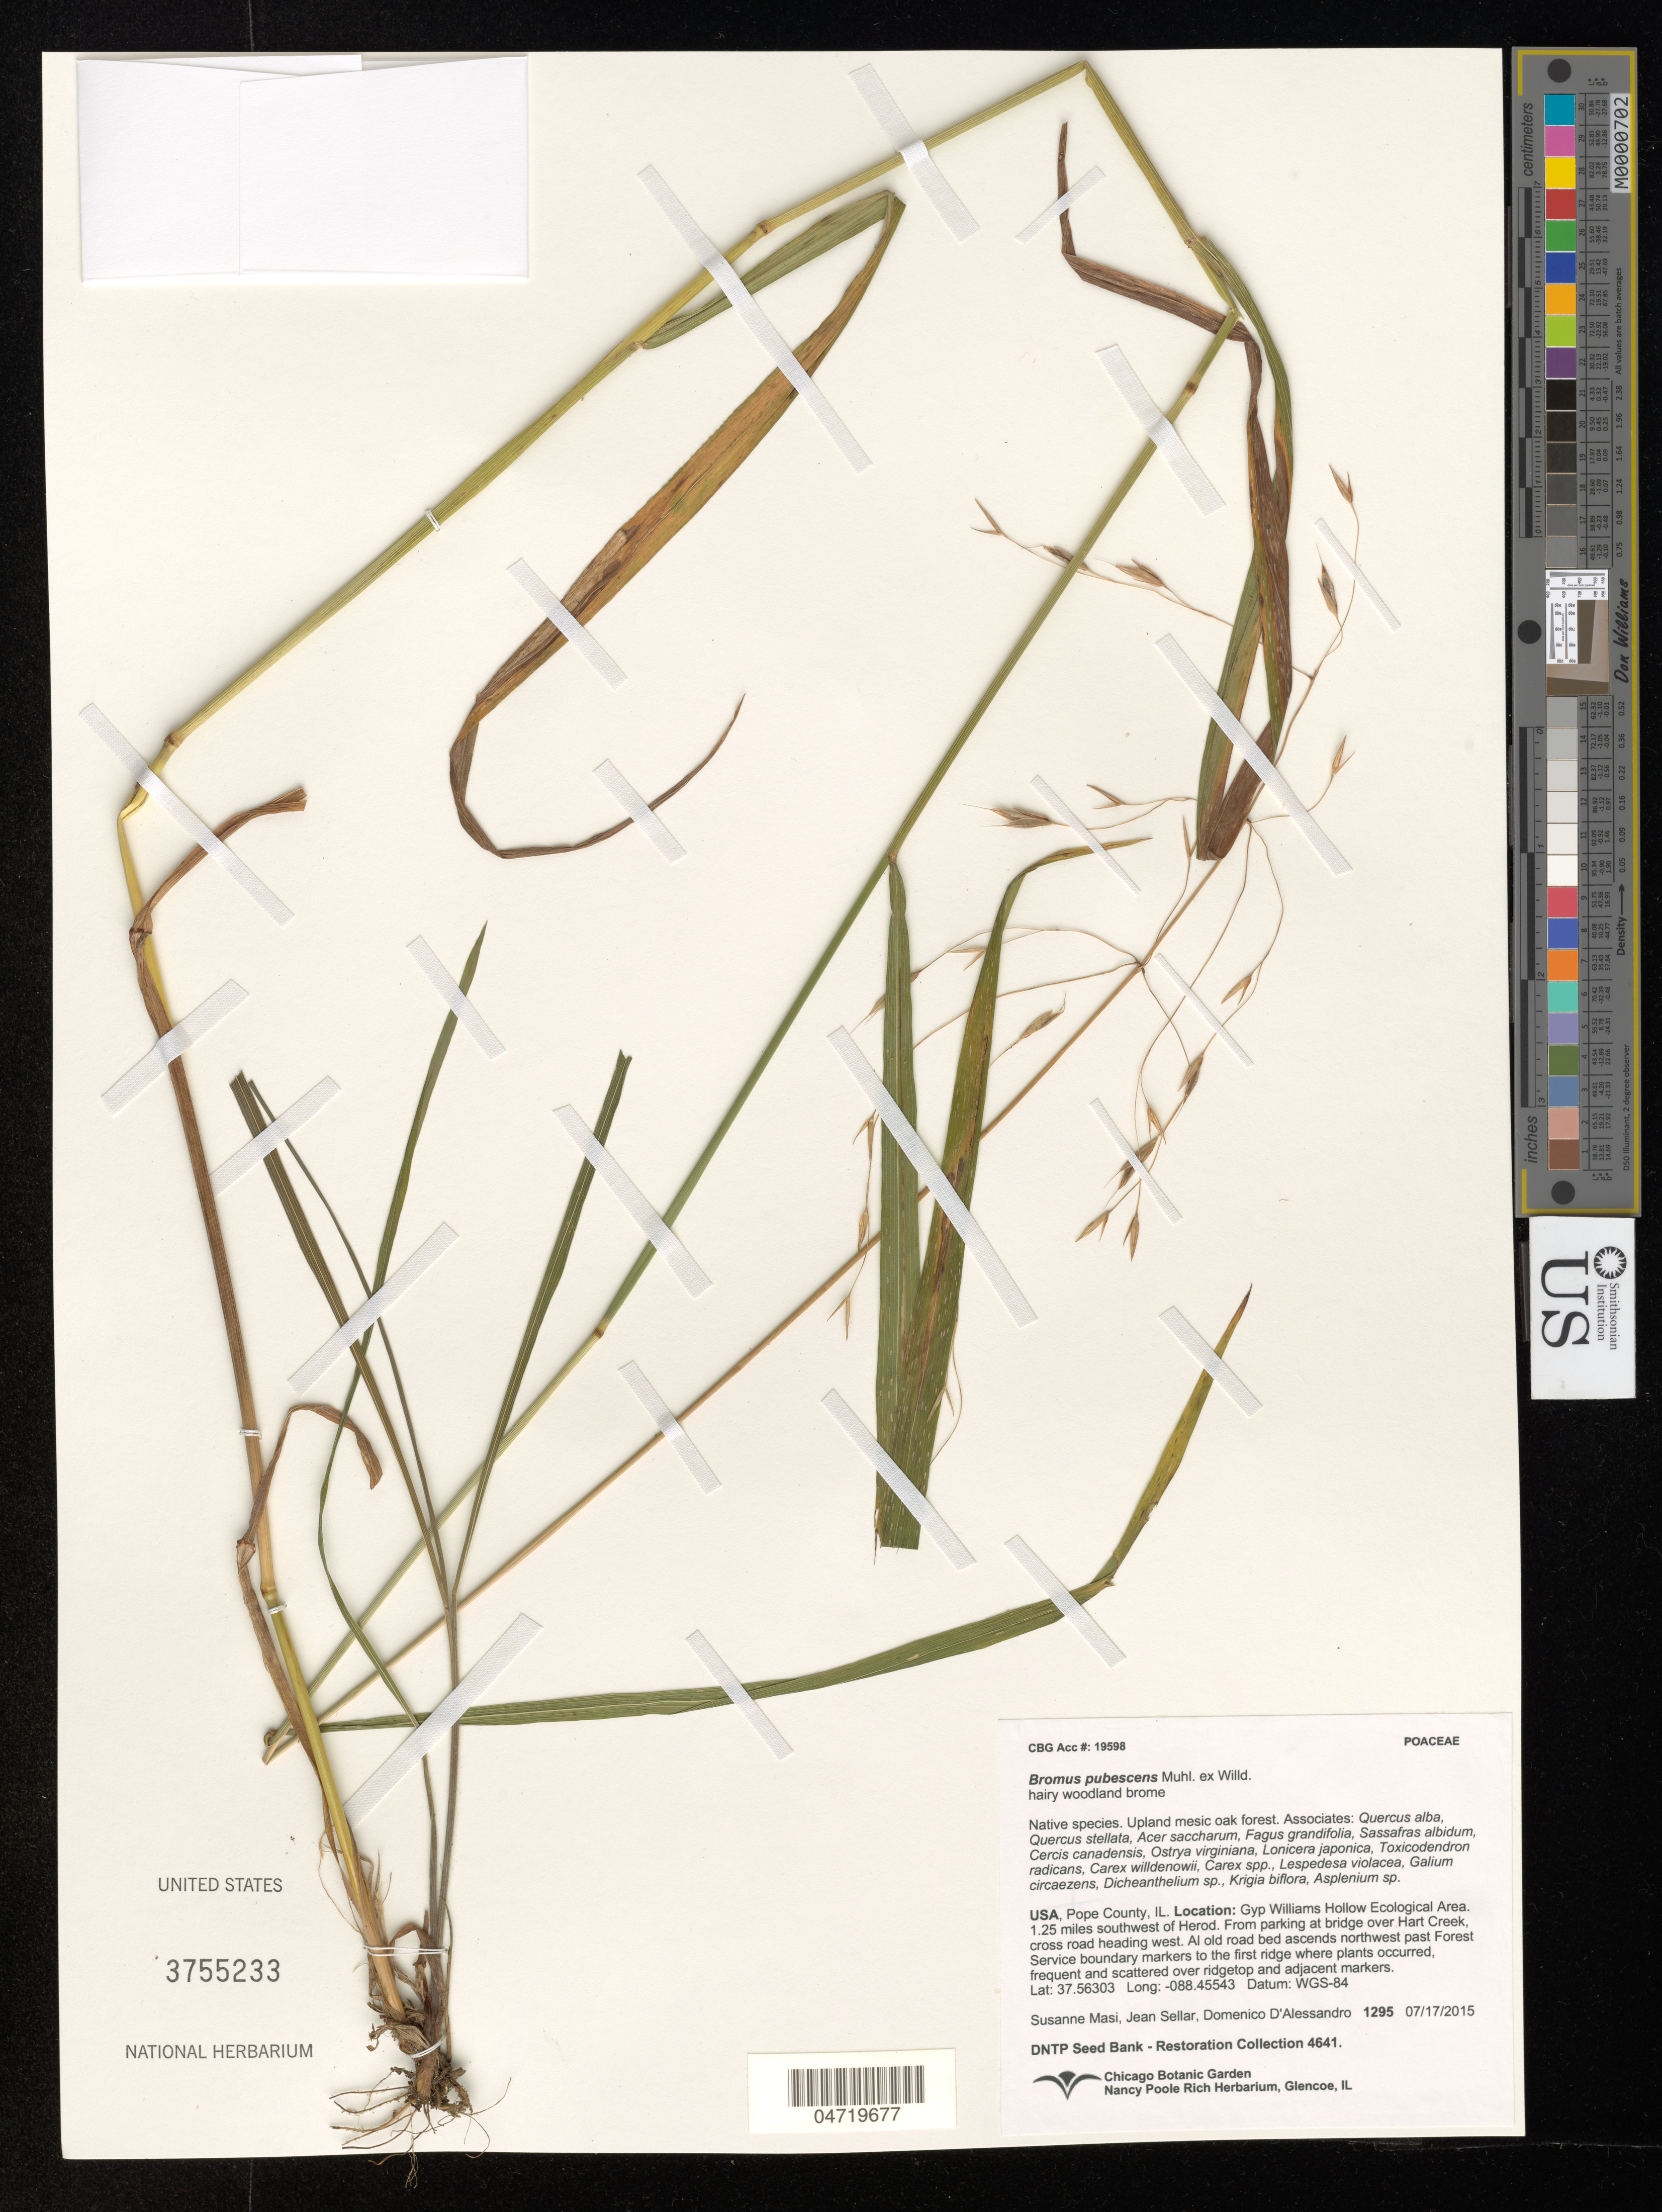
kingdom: Plantae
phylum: Tracheophyta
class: Liliopsida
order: Poales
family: Poaceae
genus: Bromus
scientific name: Bromus pubescens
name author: Muhl. ex Willd.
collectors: S. Masi, A. Campos-Rocha & D. D'alessandro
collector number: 1295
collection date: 2015-07-17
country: United States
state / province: Illinois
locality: Pope County, IL. Gyp Williams Hollow Ecological Area. 1.25 miles southwest of Herod. From parking at bridge over Hart Creek, cross road heading west. Al old road bed ascends northwest past Forest Service boundary markers to the first ridge where plants occured, frequent and scattered over ridgetop and adjacent markers.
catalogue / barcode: US 3755233